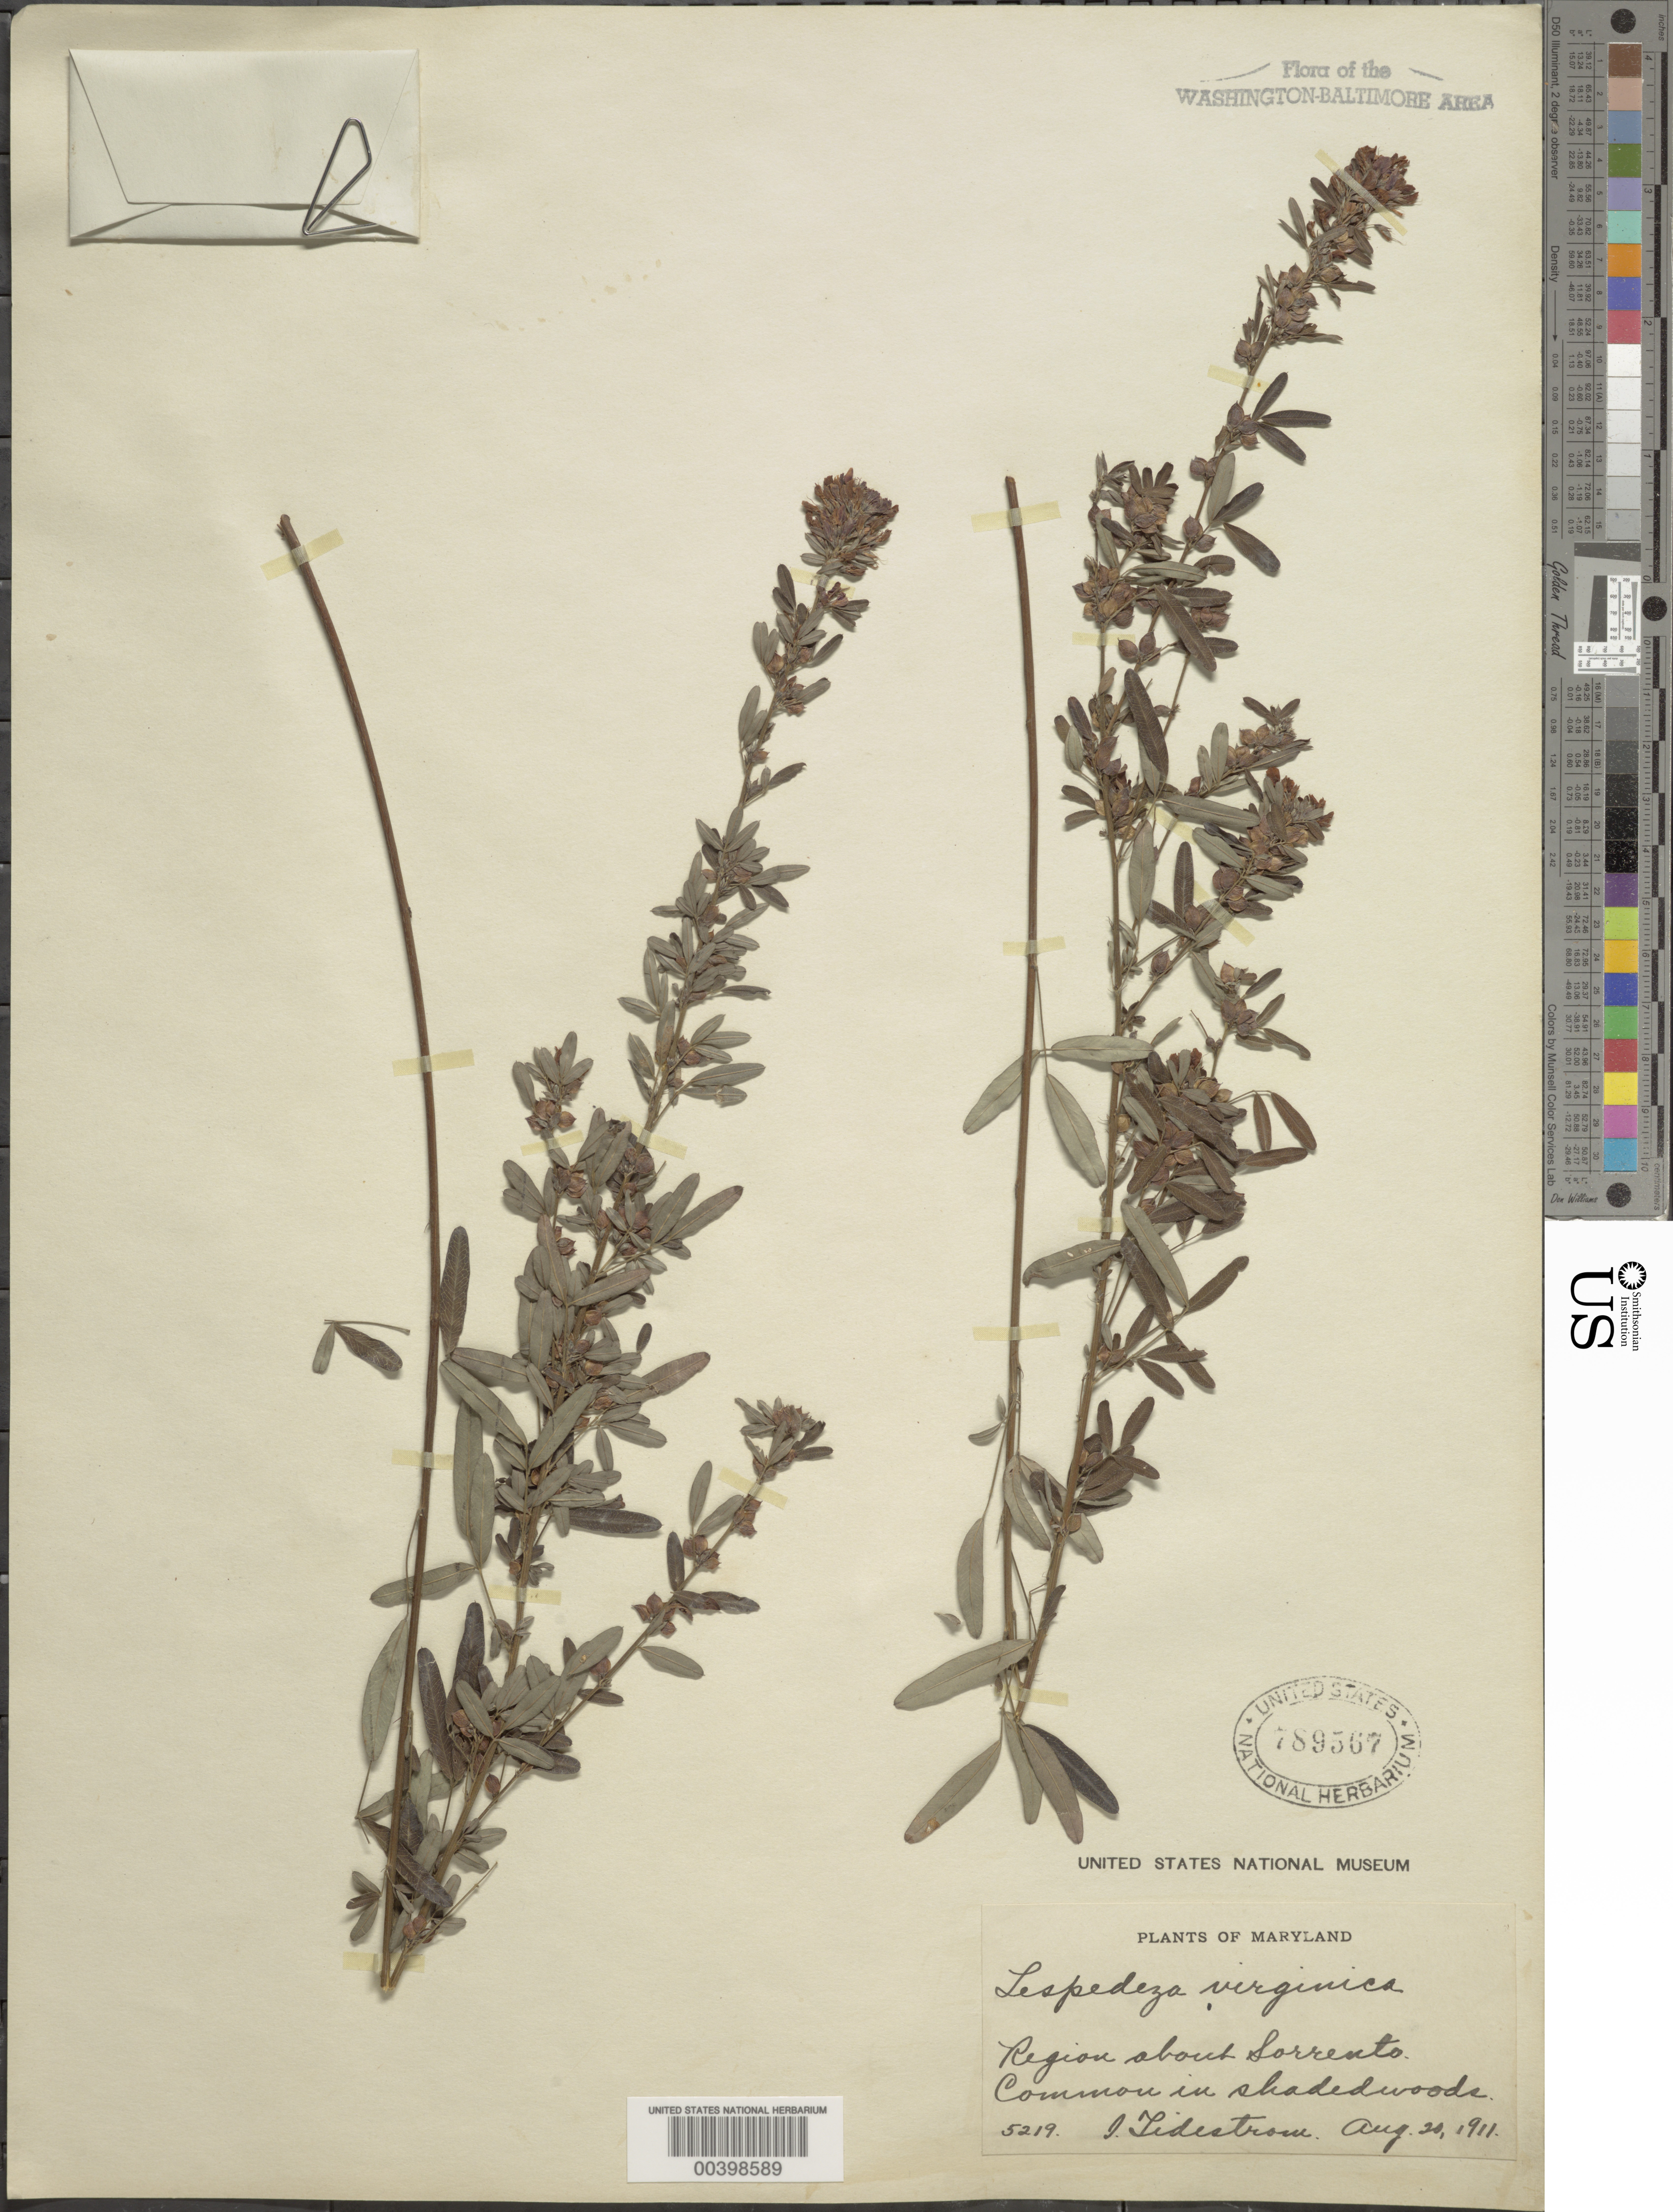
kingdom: Plantae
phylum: Tracheophyta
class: Magnoliopsida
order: Fabales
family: Fabaceae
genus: Lespedeza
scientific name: Lespedeza virginica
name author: (L.) Britton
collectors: I. F. Tidestrom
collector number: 5219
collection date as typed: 20 Aug 1911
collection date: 1911-08-20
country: United States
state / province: Maryland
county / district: Baltimore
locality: Sorrento vicinity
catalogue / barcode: US 789567